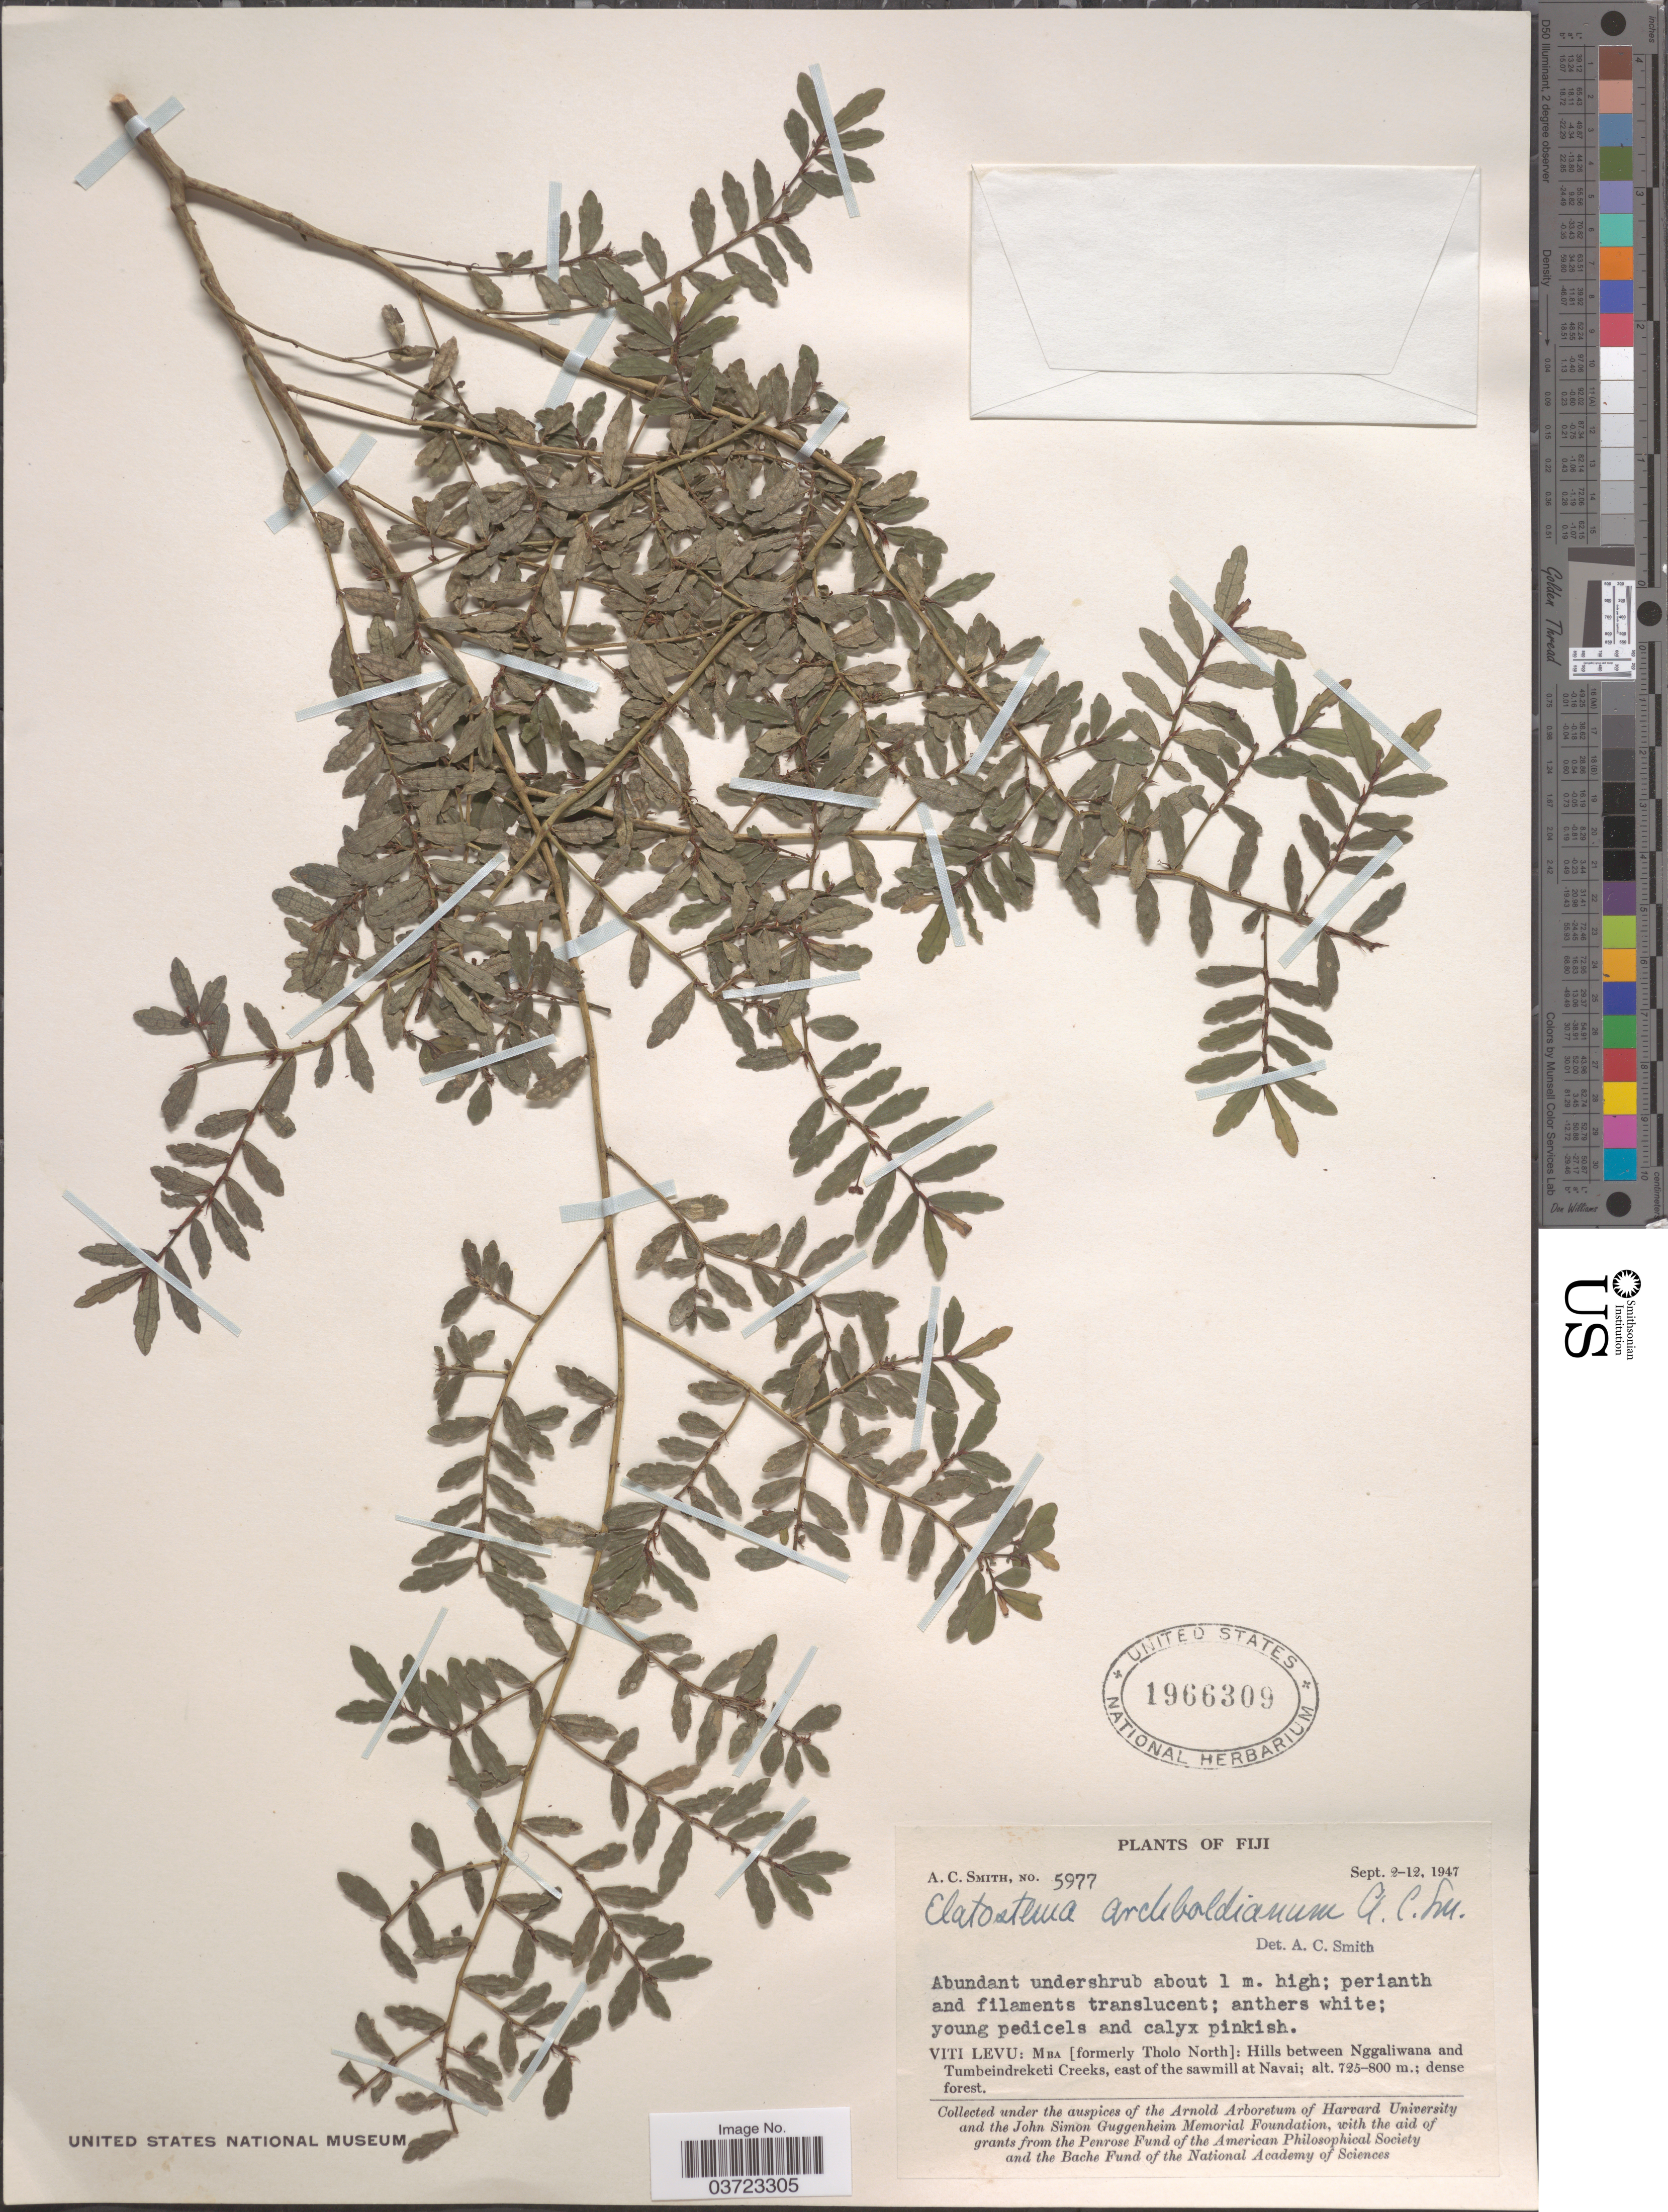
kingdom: Plantae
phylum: Tracheophyta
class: Magnoliopsida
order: Rosales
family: Urticaceae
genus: Elatostema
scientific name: Elatostema archboldianum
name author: A.C. Sm.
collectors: A. C. Smith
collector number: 5977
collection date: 1947-09-02/1947-09-12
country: Fiji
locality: Viti Levu: Mba [formerly Tholo North]: Hills between Njjaliwana and Tumbeindreketi Creeks, east of the sawmill at Navai.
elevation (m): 725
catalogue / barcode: US 1966309